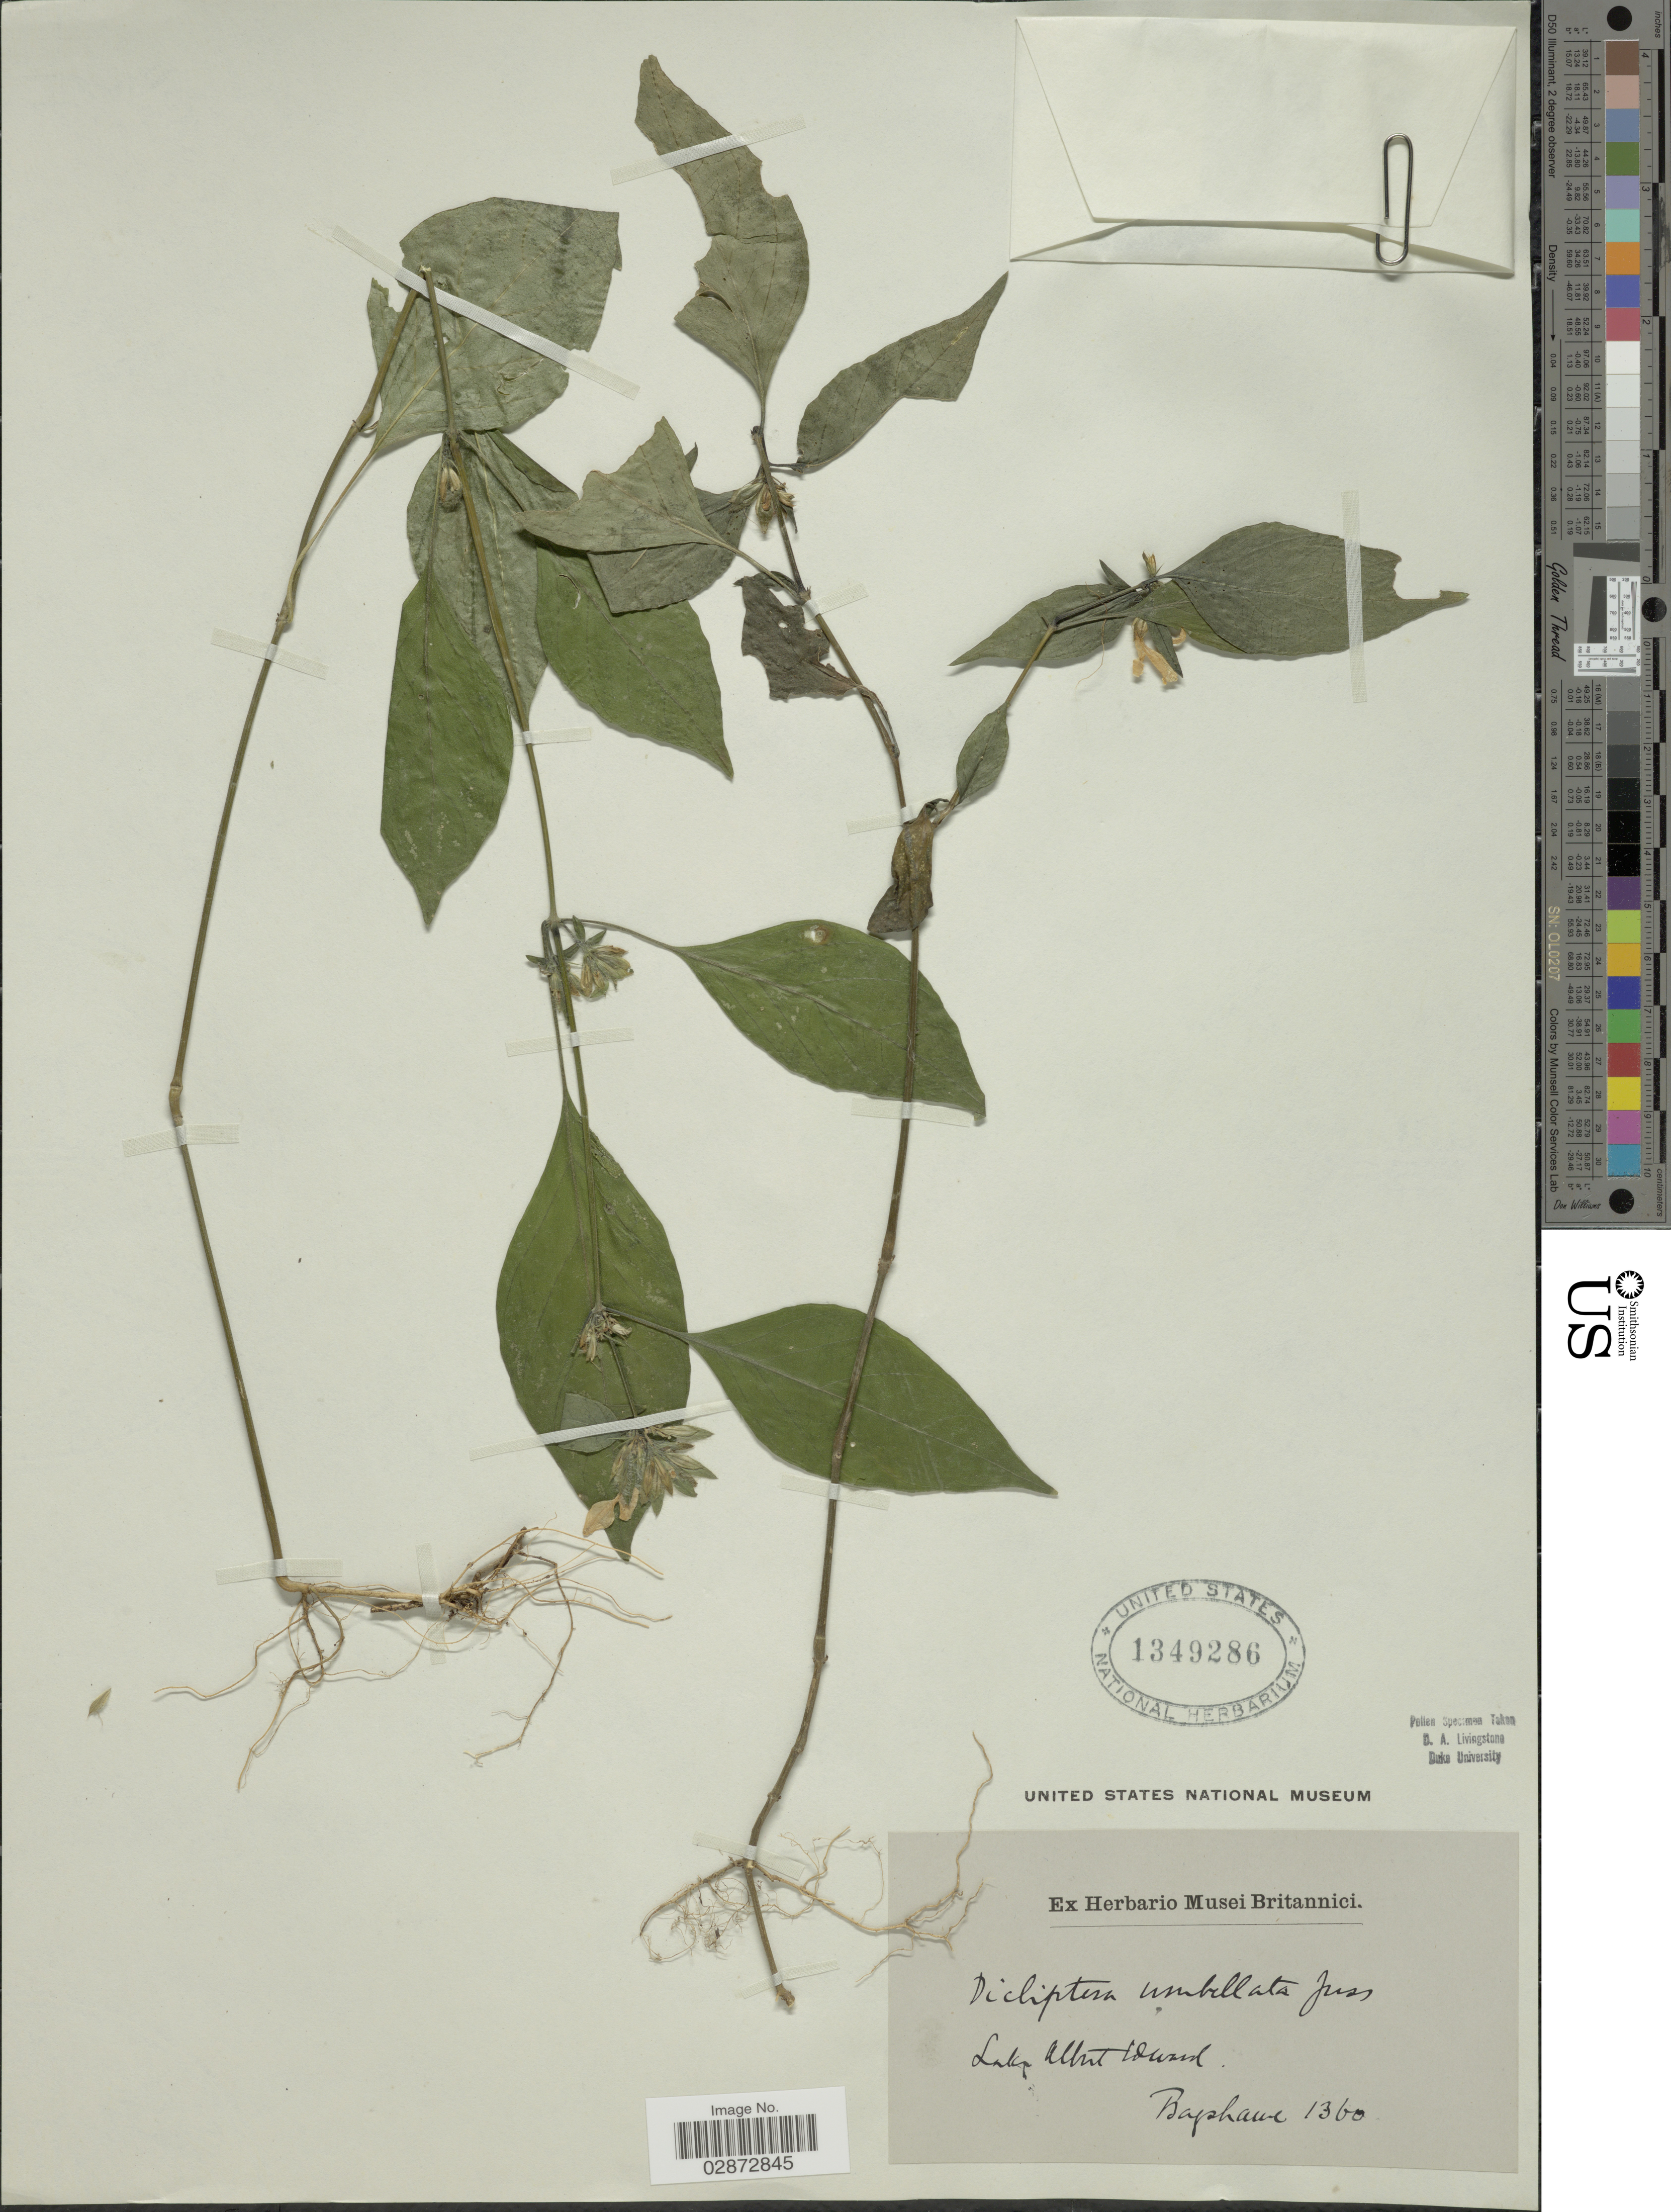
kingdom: Plantae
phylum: Tracheophyta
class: Magnoliopsida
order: Lamiales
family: Acanthaceae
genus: Dicliptera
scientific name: Dicliptera umbellata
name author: (Vahl) Juss.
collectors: Bagshawe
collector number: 1360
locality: Lake Albert Edward.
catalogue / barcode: US 1349286